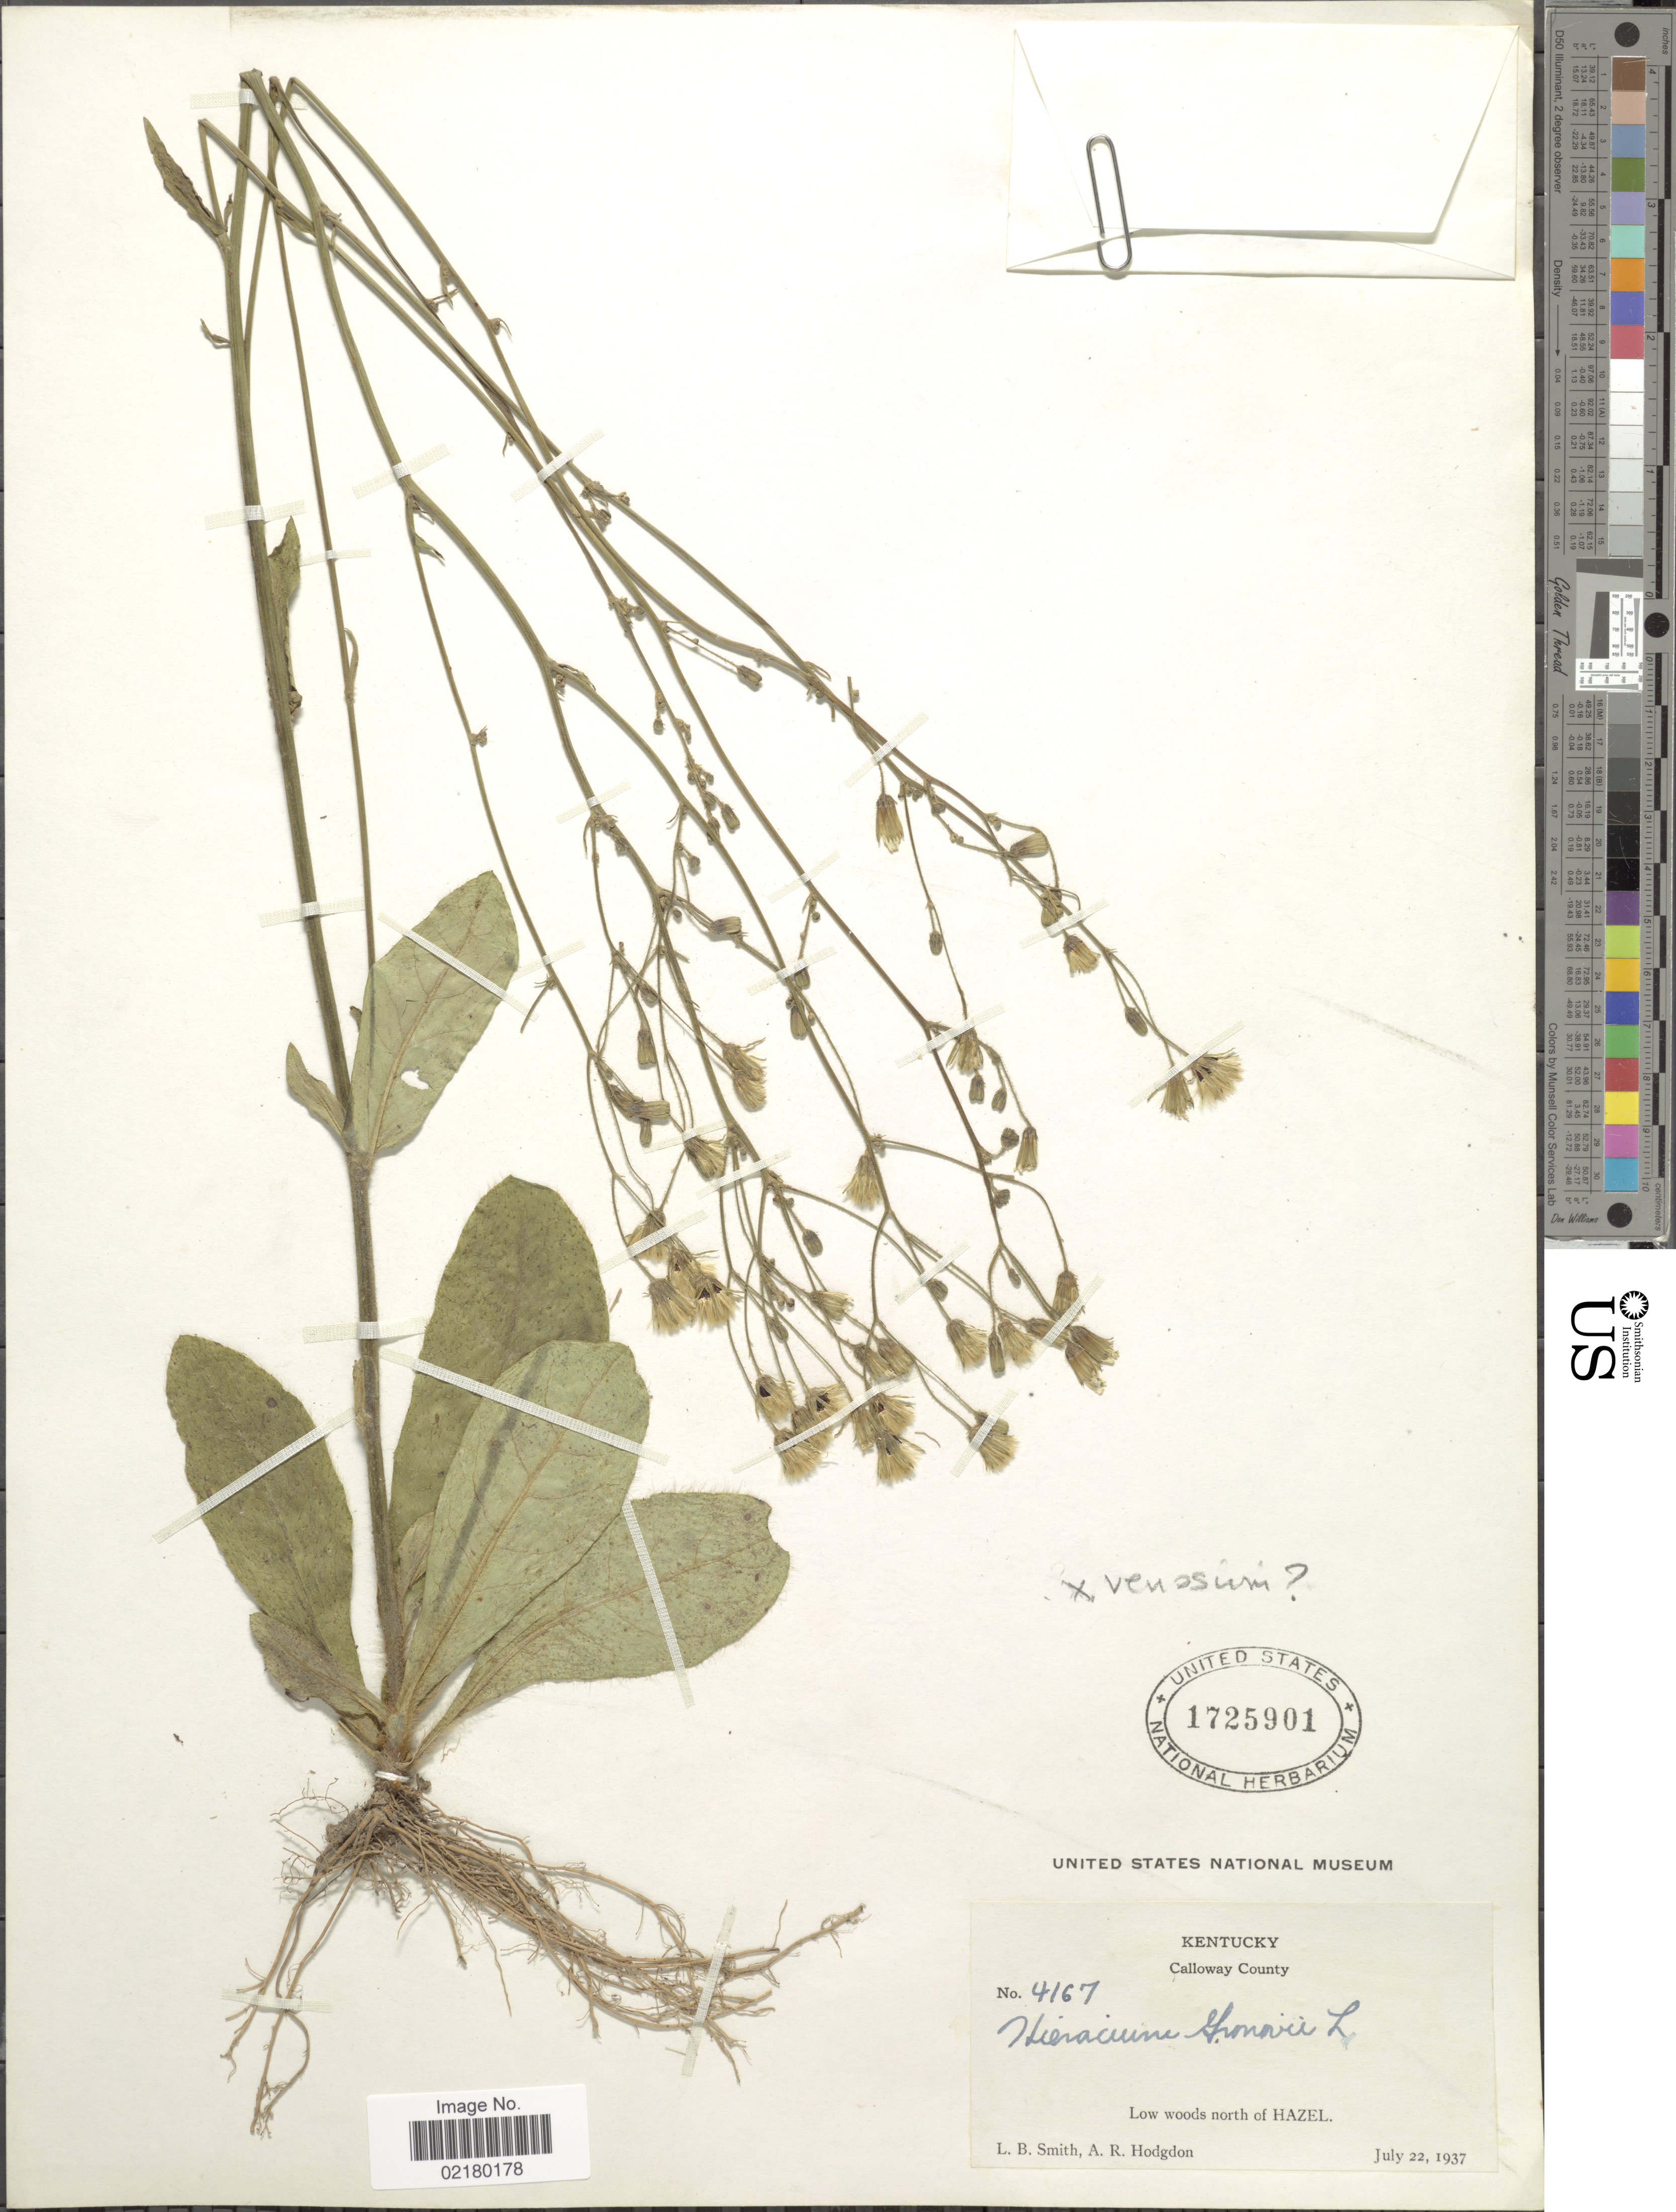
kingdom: Plantae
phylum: Tracheophyta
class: Magnoliopsida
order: Asterales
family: Asteraceae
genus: Hieracium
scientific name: Hieracium gronovii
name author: L.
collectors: L. Smith & A. R. Hodgdon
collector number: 4167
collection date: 1937-07-22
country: United States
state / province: Kentucky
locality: Calloway County, Low woods north of Hazel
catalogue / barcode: US 1725901